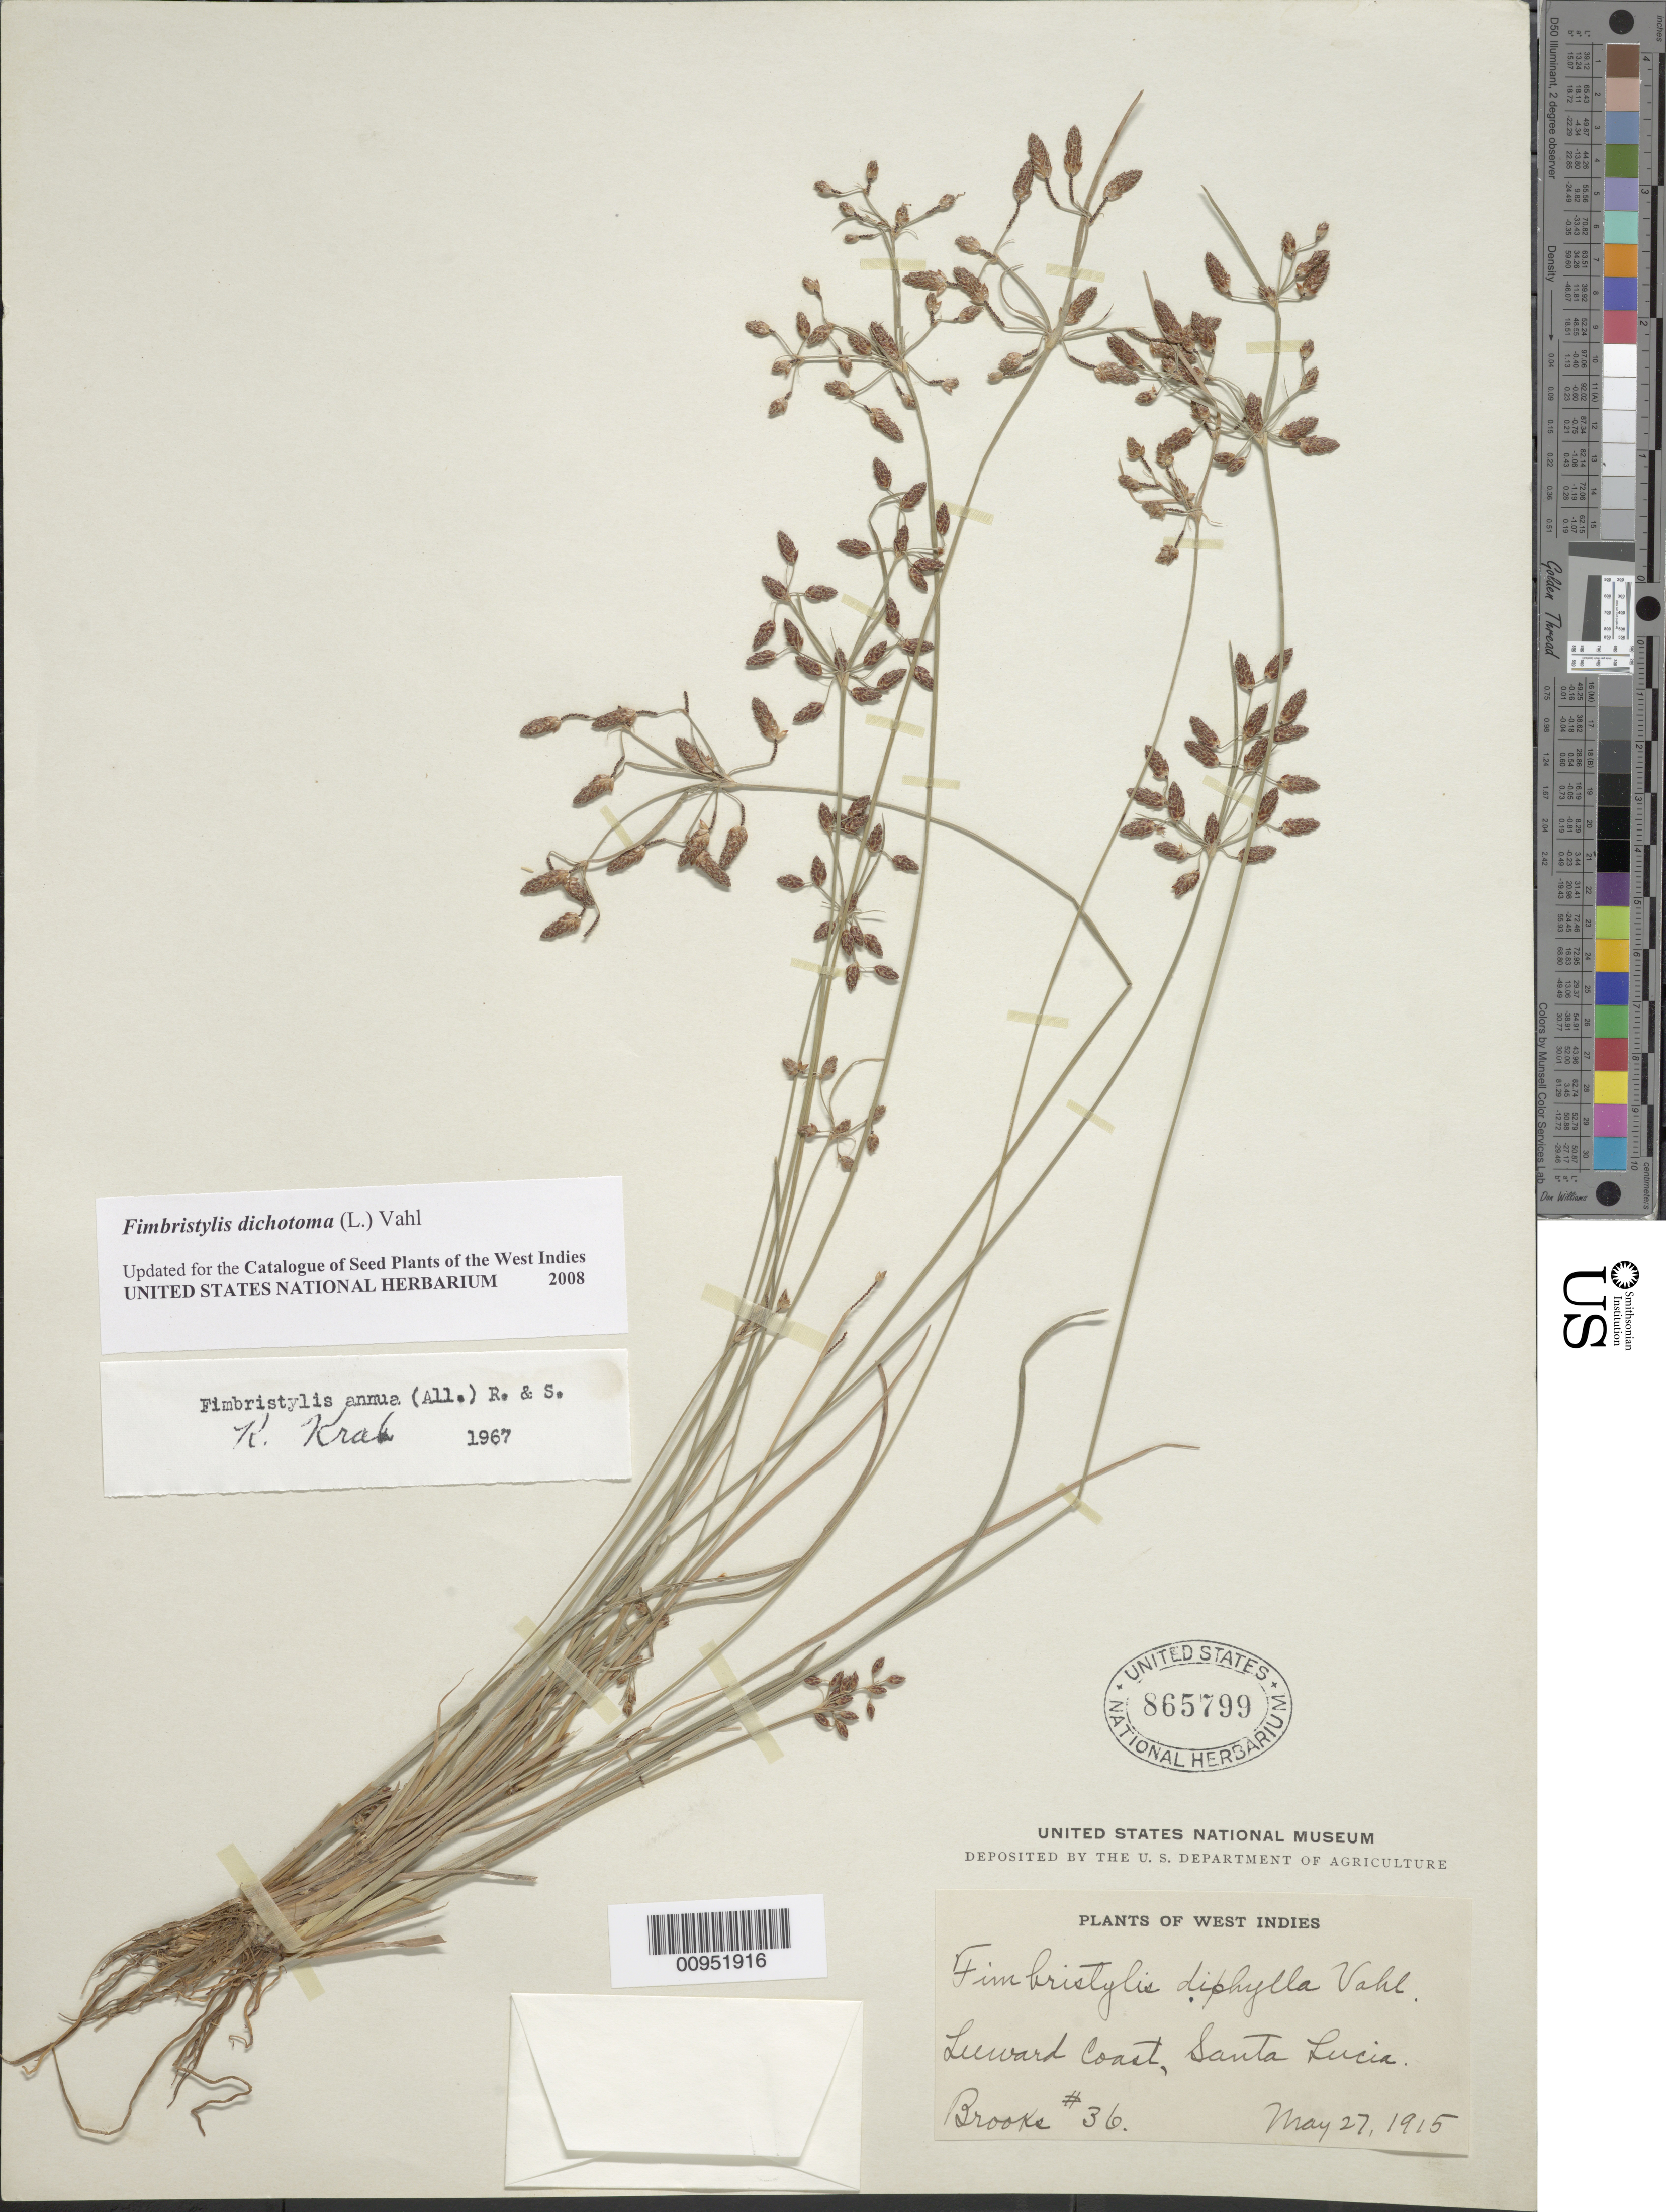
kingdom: Plantae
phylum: Tracheophyta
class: Liliopsida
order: Poales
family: Cyperaceae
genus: Fimbristylis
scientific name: Fimbristylis dichotoma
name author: (L.) Vahl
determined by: Strong, M. T., (US), Smithsonian Institution - National Museum of Natural History (UNITED STATES)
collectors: Brooks, --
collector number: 36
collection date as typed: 27 May 1915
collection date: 1915-05-27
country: St. Lucia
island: St. Lucia I.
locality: Leeward Coast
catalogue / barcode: US 865799